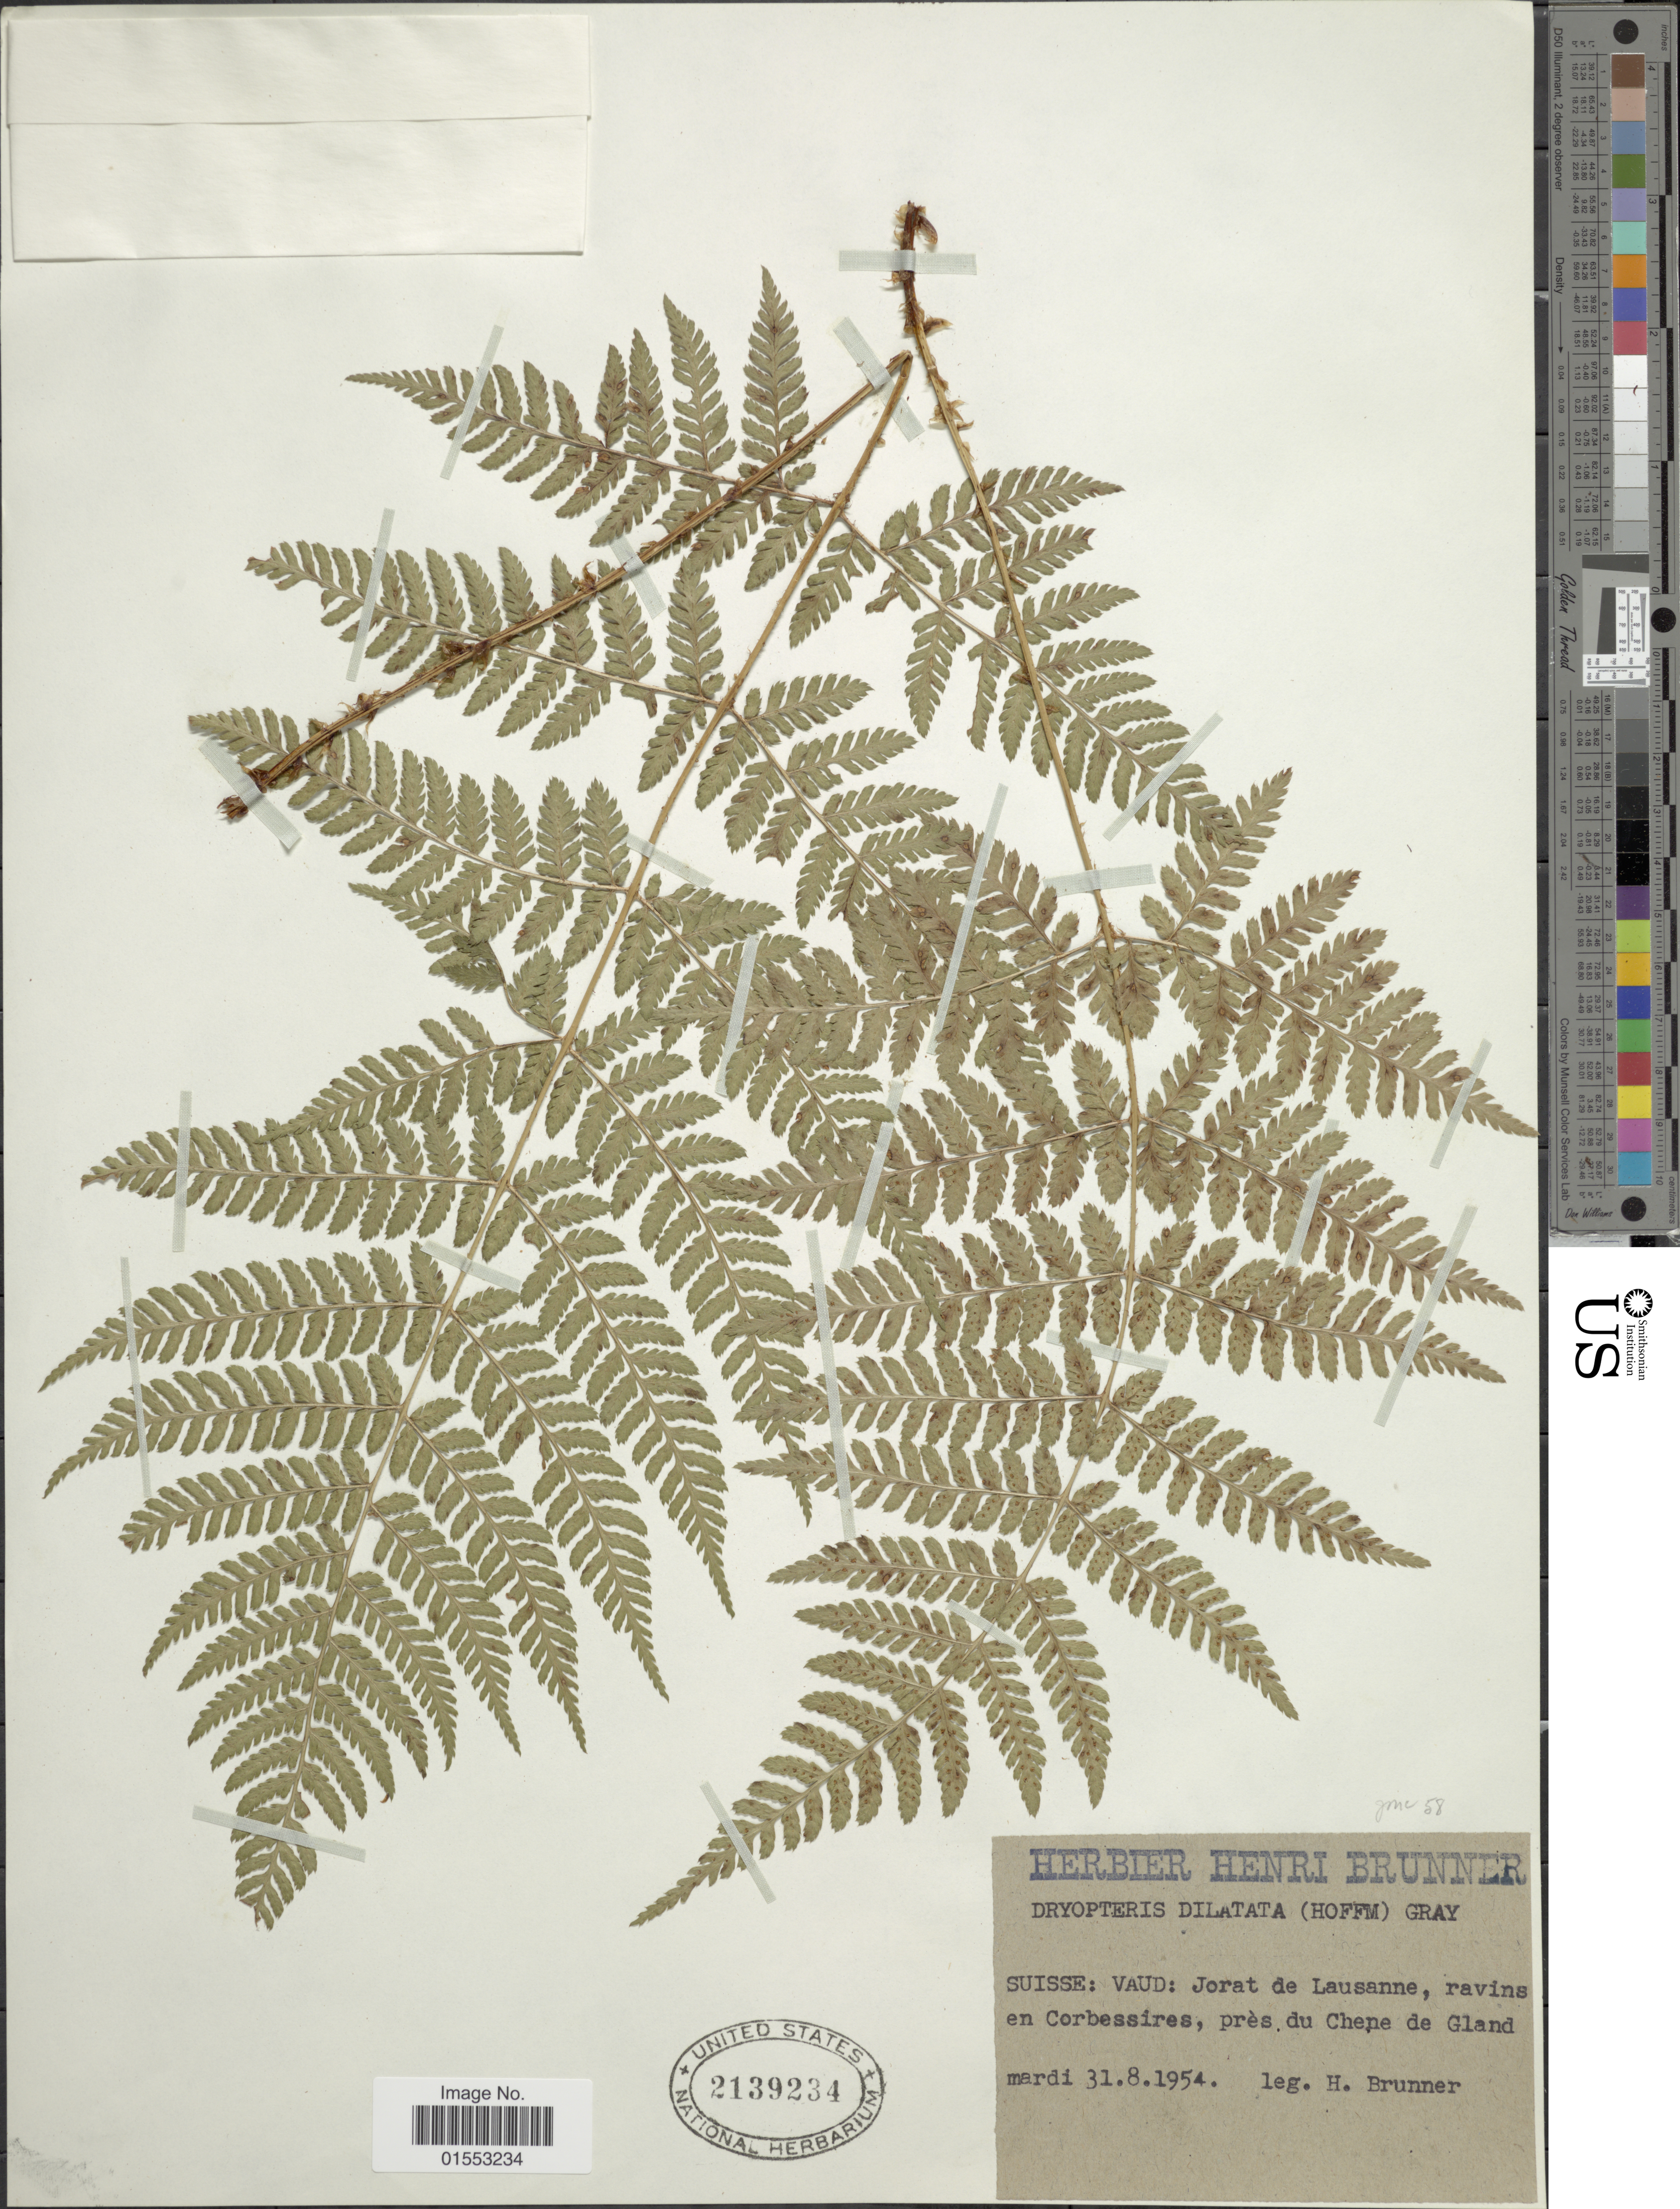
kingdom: Plantae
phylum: Tracheophyta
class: Polypodiopsida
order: Polypodiales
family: Dryopteridaceae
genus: Dryopteris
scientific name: Dryopteris dilatata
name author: (Hoffm.) A. Gray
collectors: H. Brunner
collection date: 1954-08-31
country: Switzerland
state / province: Vaud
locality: Suisse: Vaud: Jorat de Lausanne, ravins en Corbessires, pres di Chepe de Gland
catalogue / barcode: US 2139234